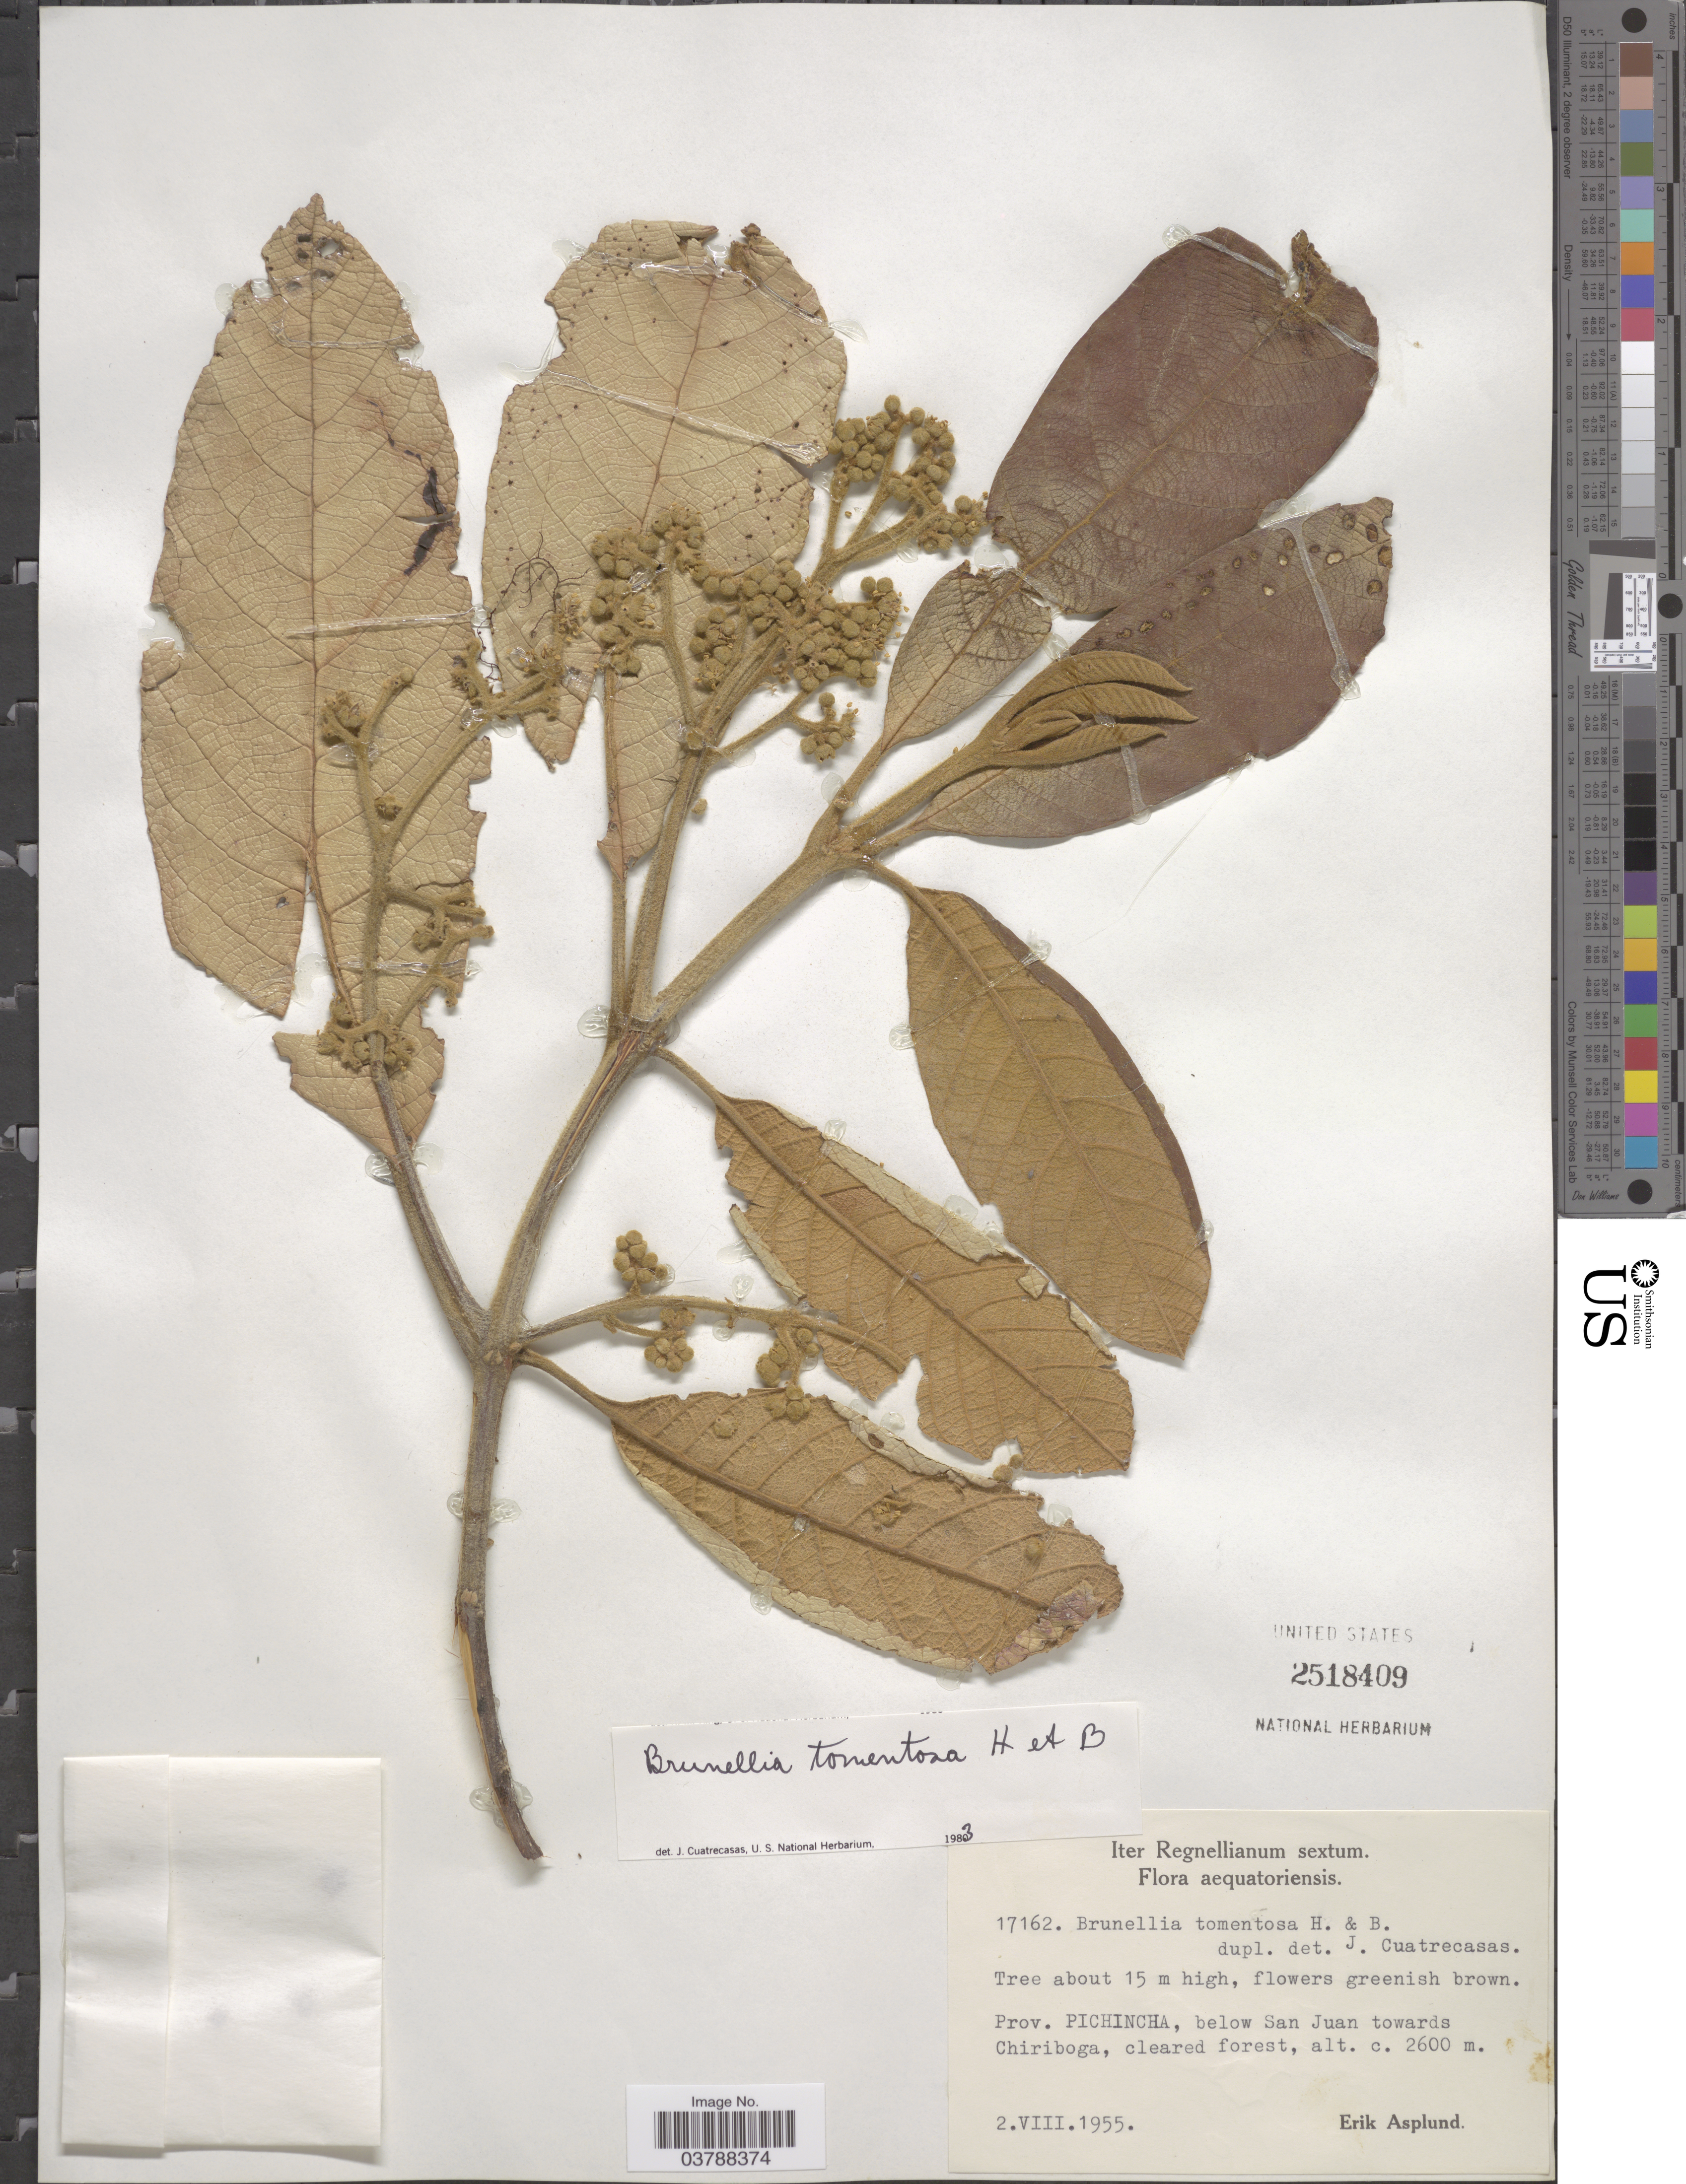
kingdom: Plantae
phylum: Tracheophyta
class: Magnoliopsida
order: Oxalidales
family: Brunelliaceae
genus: Brunellia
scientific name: Brunellia tomentosa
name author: Humb. & Bonpl.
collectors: E. Asplund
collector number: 17162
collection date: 1955-08-02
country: Ecuador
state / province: Pichincha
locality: Below San Juan towards Chiriboga.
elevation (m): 2600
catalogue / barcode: US 2518409